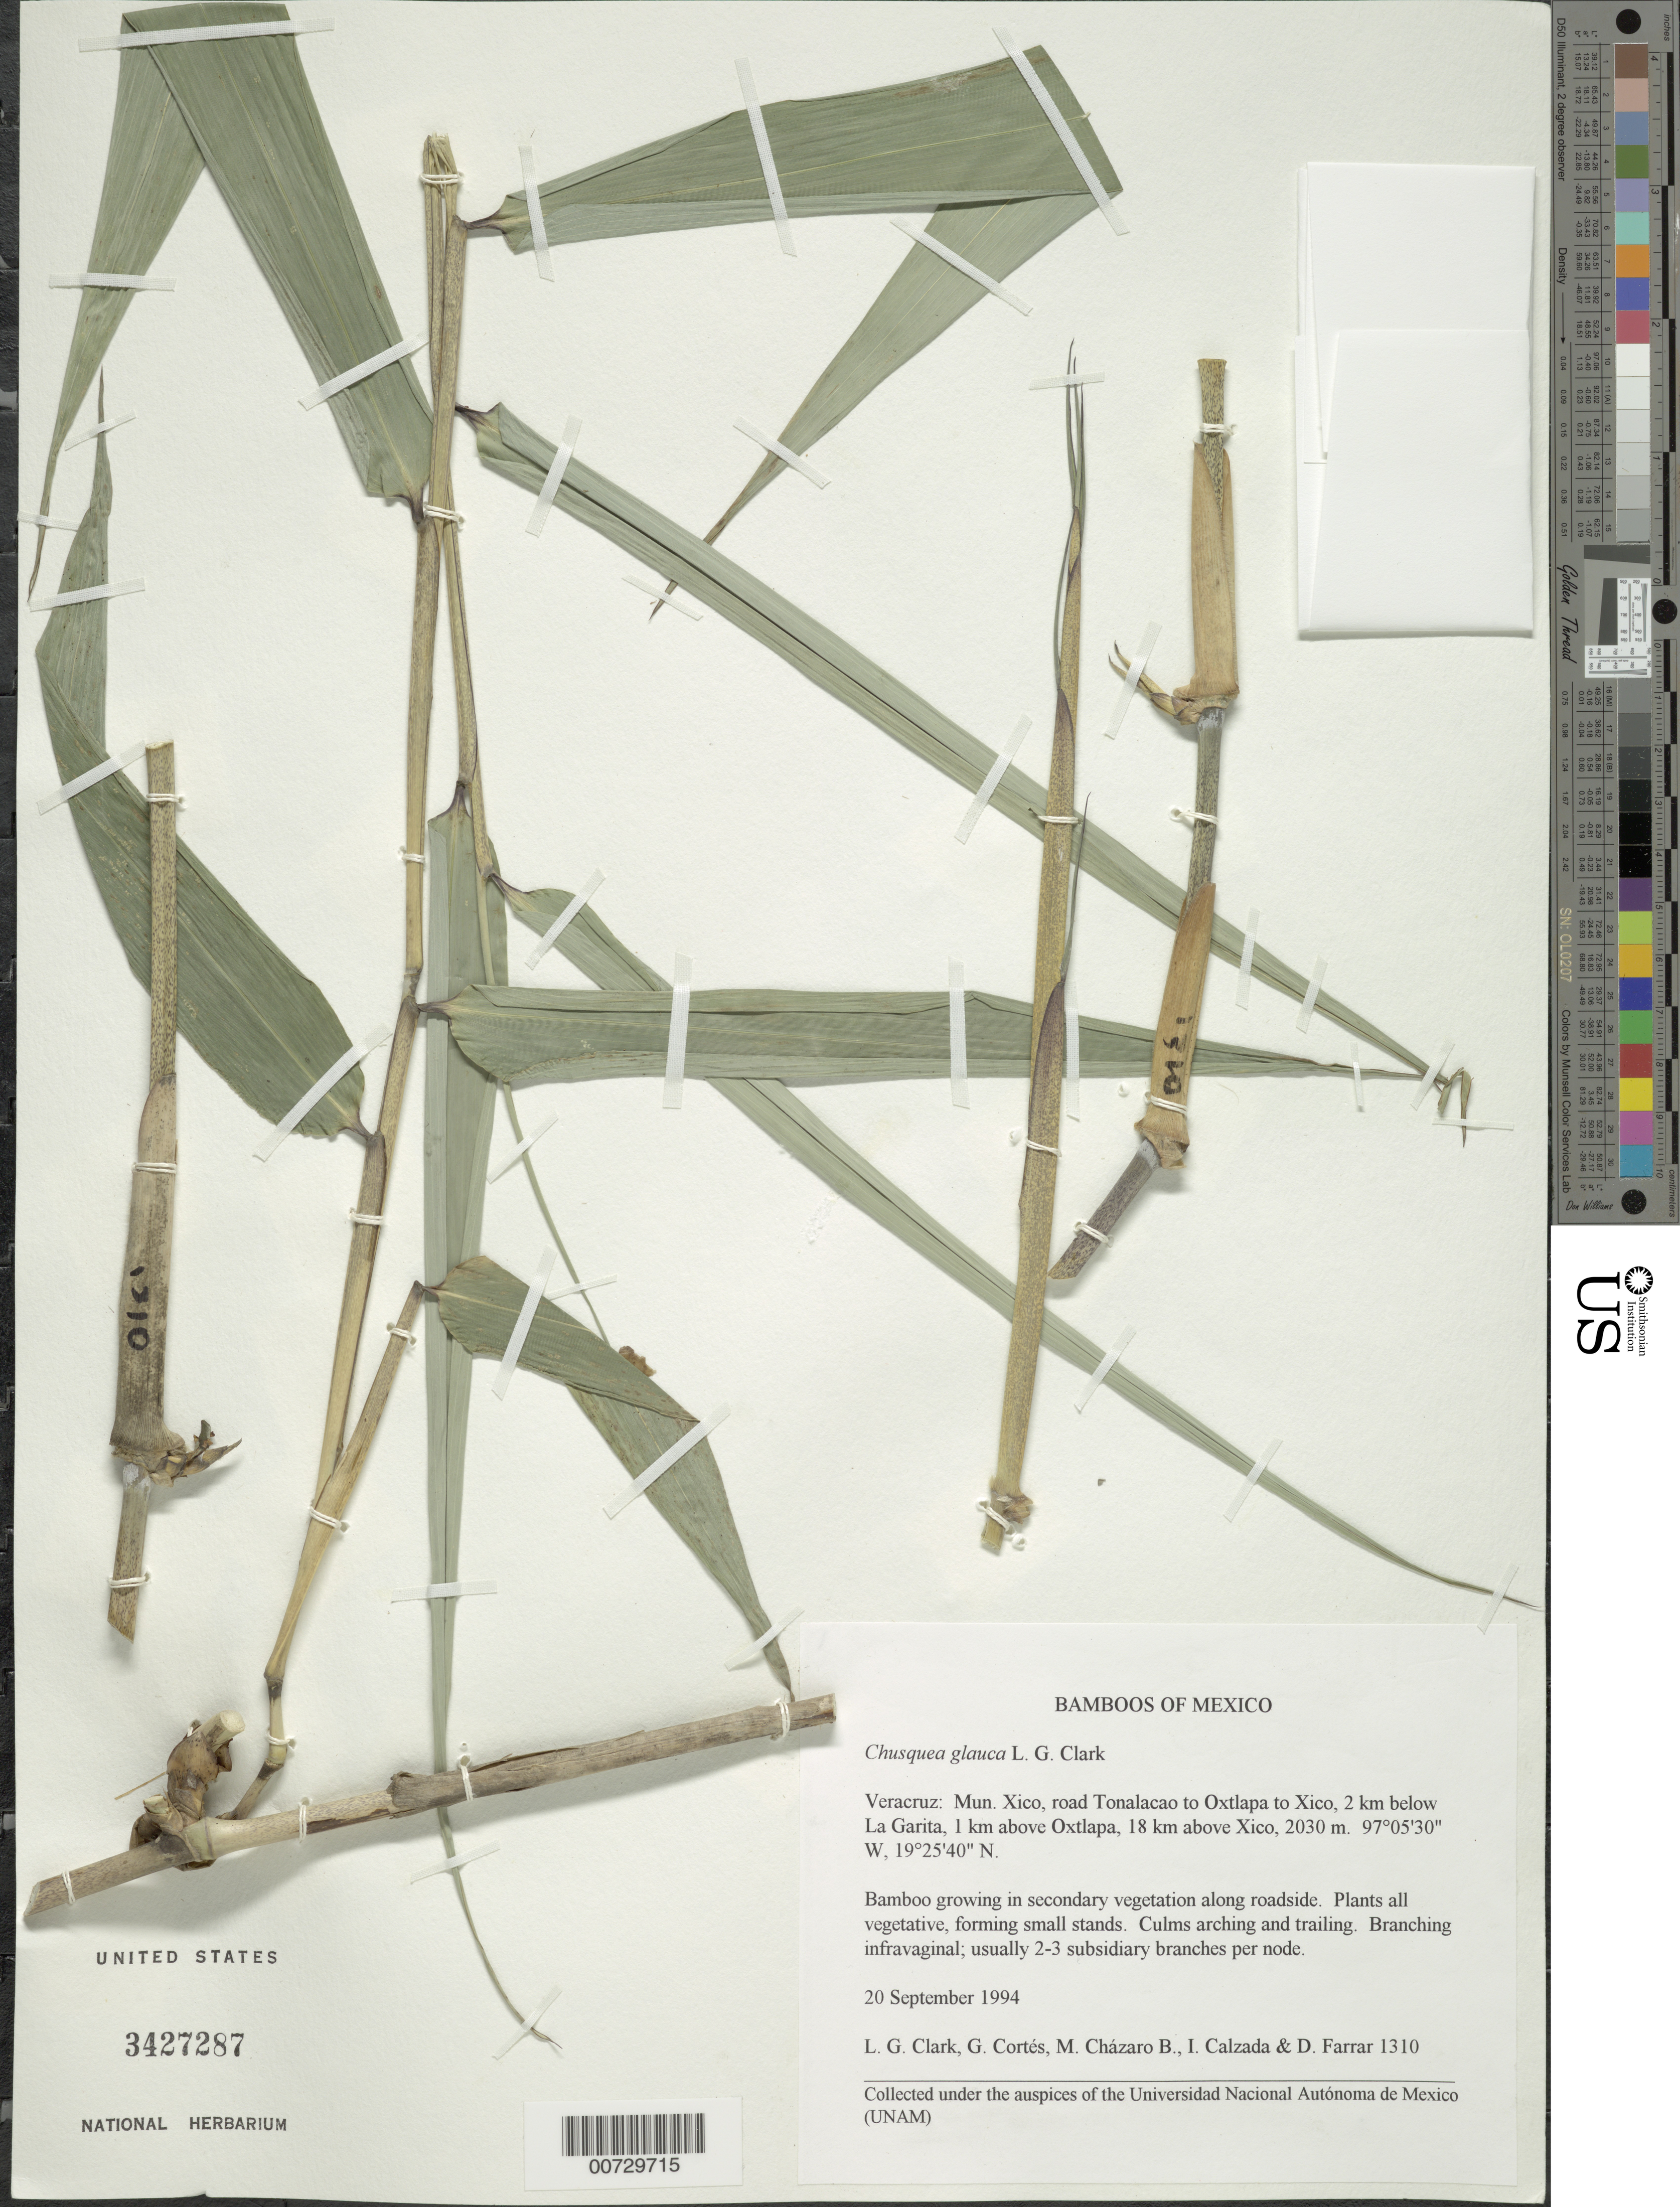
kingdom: Plantae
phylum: Tracheophyta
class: Liliopsida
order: Poales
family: Poaceae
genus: Chusquea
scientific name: Chusquea glauca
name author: L.G. Clark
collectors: L. G. Clark, G. Cortés R., M. de J. Cházaro Basáñoez, I. Calzada & D. R. Farrar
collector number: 1310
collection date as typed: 20 Sep 1994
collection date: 1994-09-20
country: Mexico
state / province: Veracruz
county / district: Xico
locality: Road to Tonalaco to Oxtlapa to Xico, below La Garita.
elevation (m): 2030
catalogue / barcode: US 3427287